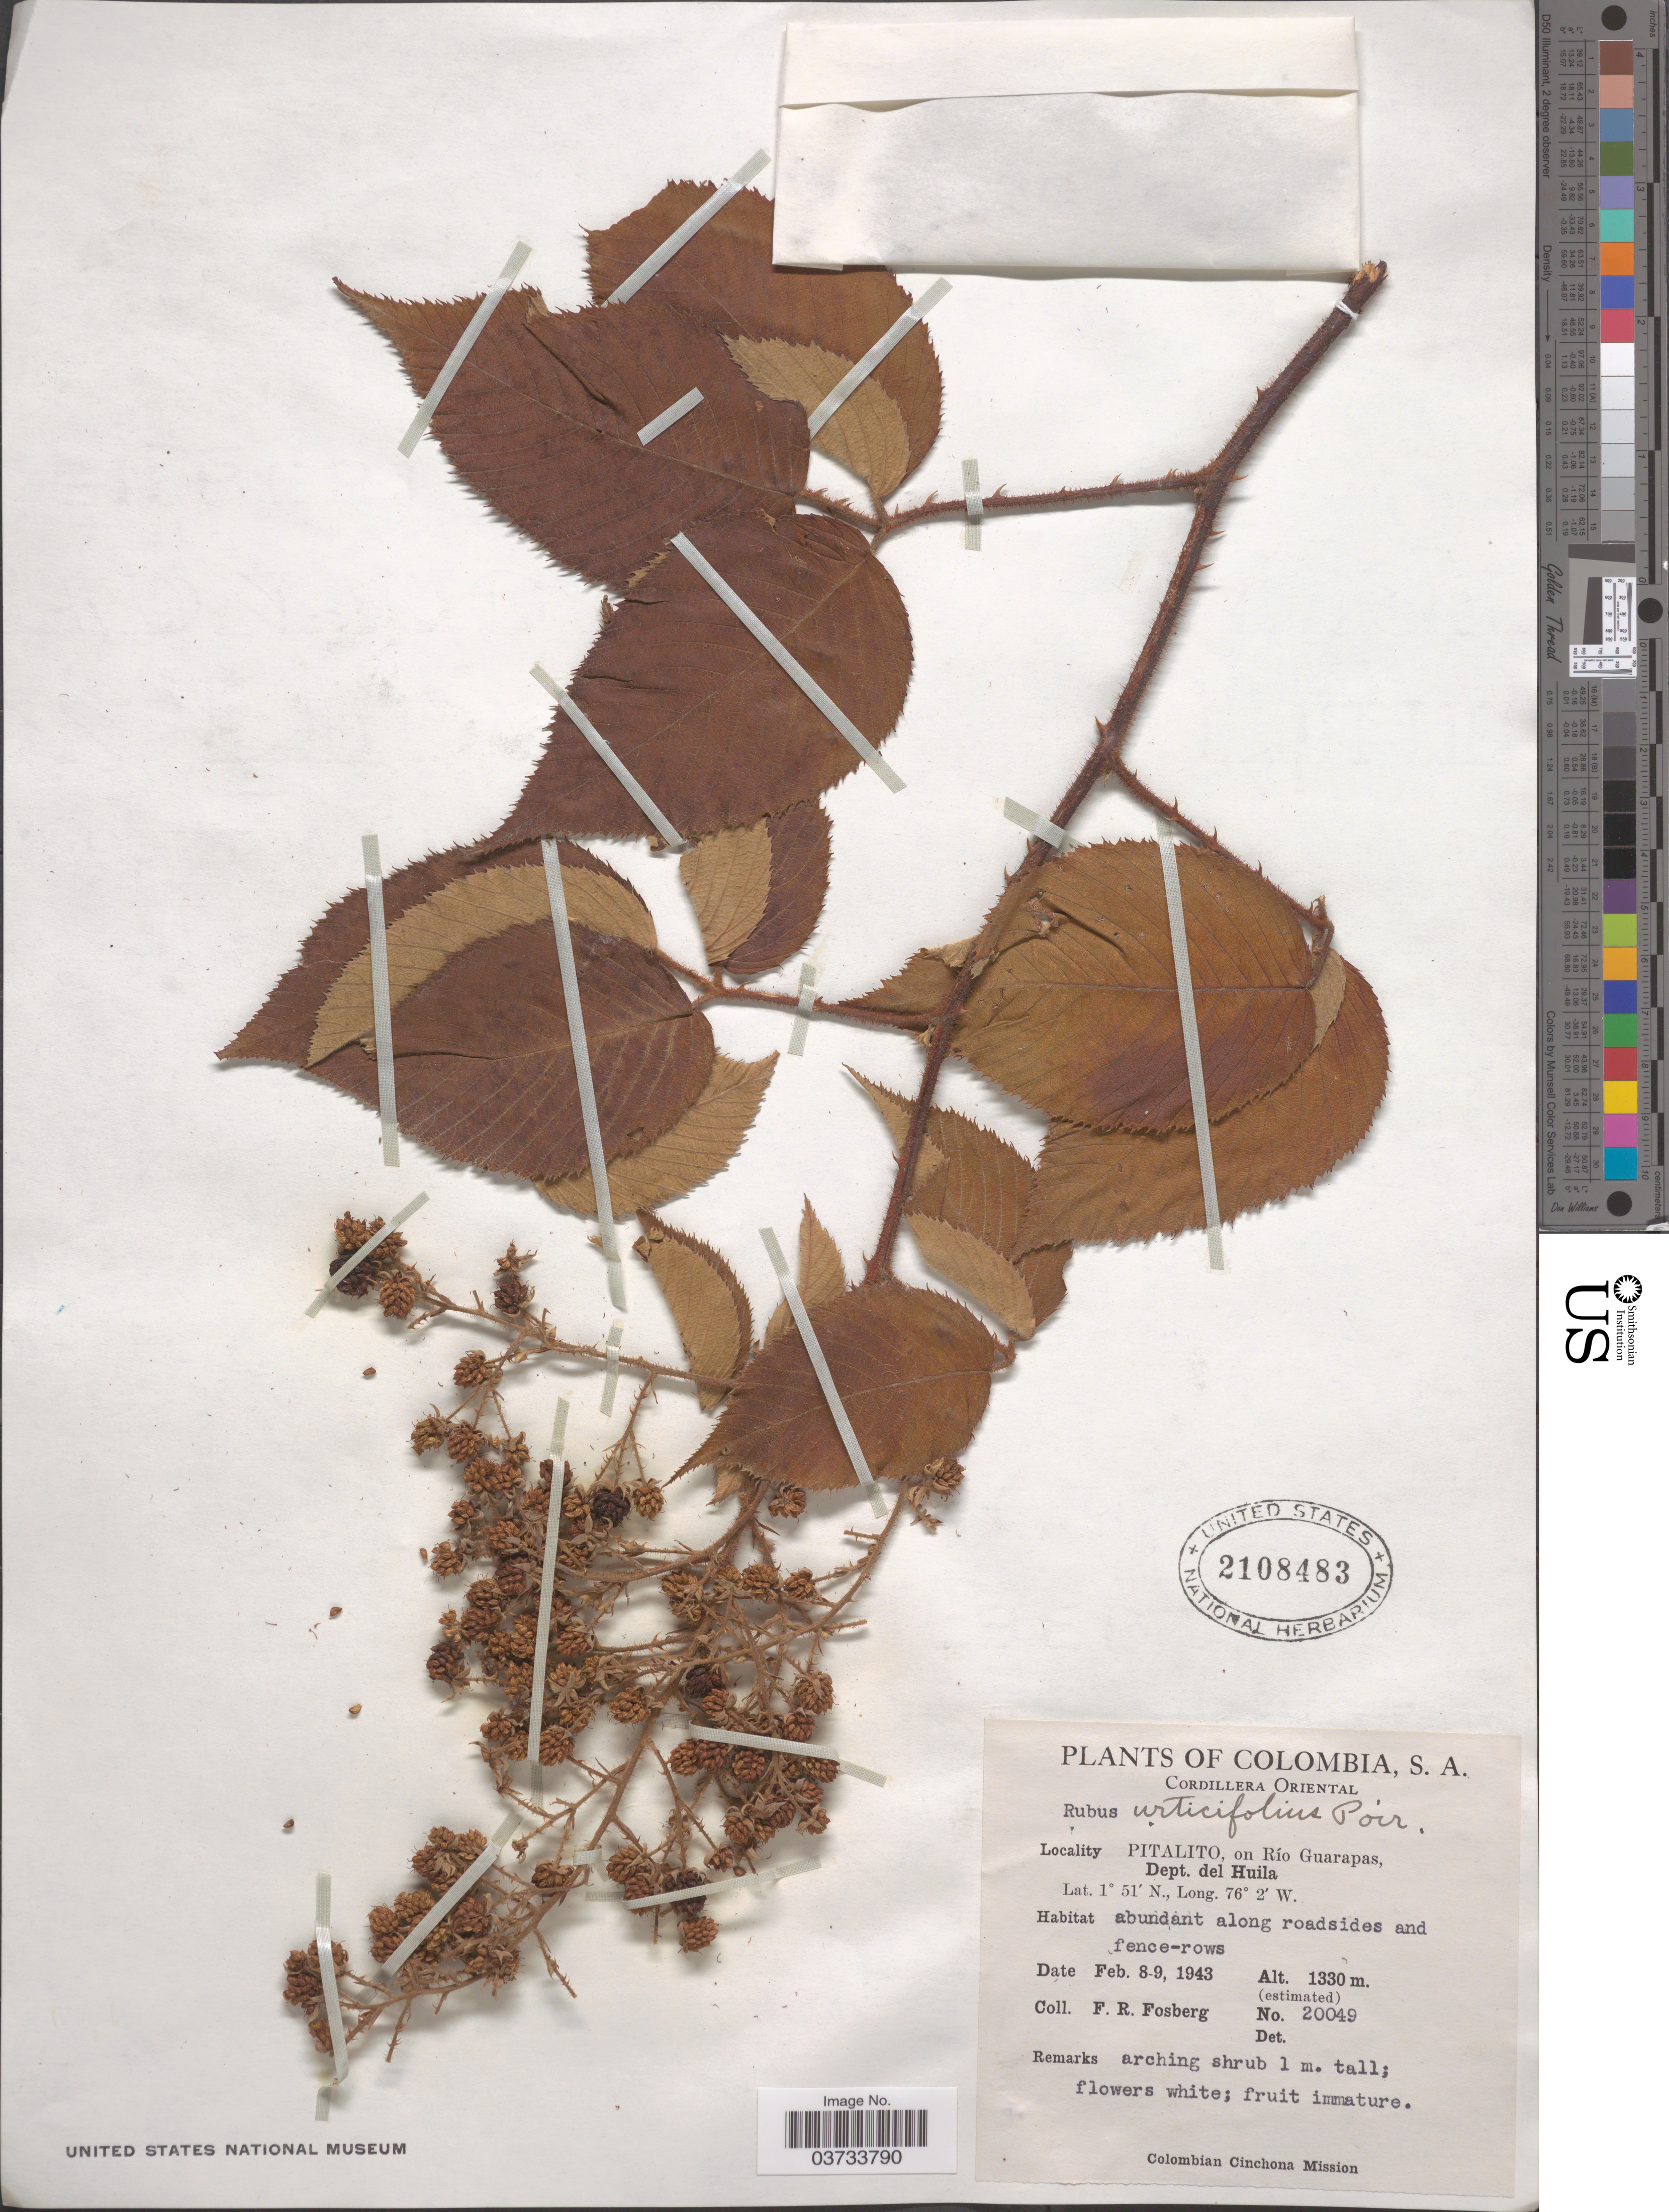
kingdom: Plantae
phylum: Tracheophyta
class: Magnoliopsida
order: Rosales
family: Rosaceae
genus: Rubus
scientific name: Rubus urticifolius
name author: Poir.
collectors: F. R. Fosberg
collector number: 20049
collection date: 1943-02-08/1943-02-09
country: Colombia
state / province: Huila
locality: Cordillera Oriental. Pitalito, on Río Guarapas, Dept. del Huila.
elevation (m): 1330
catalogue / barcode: US 2108483